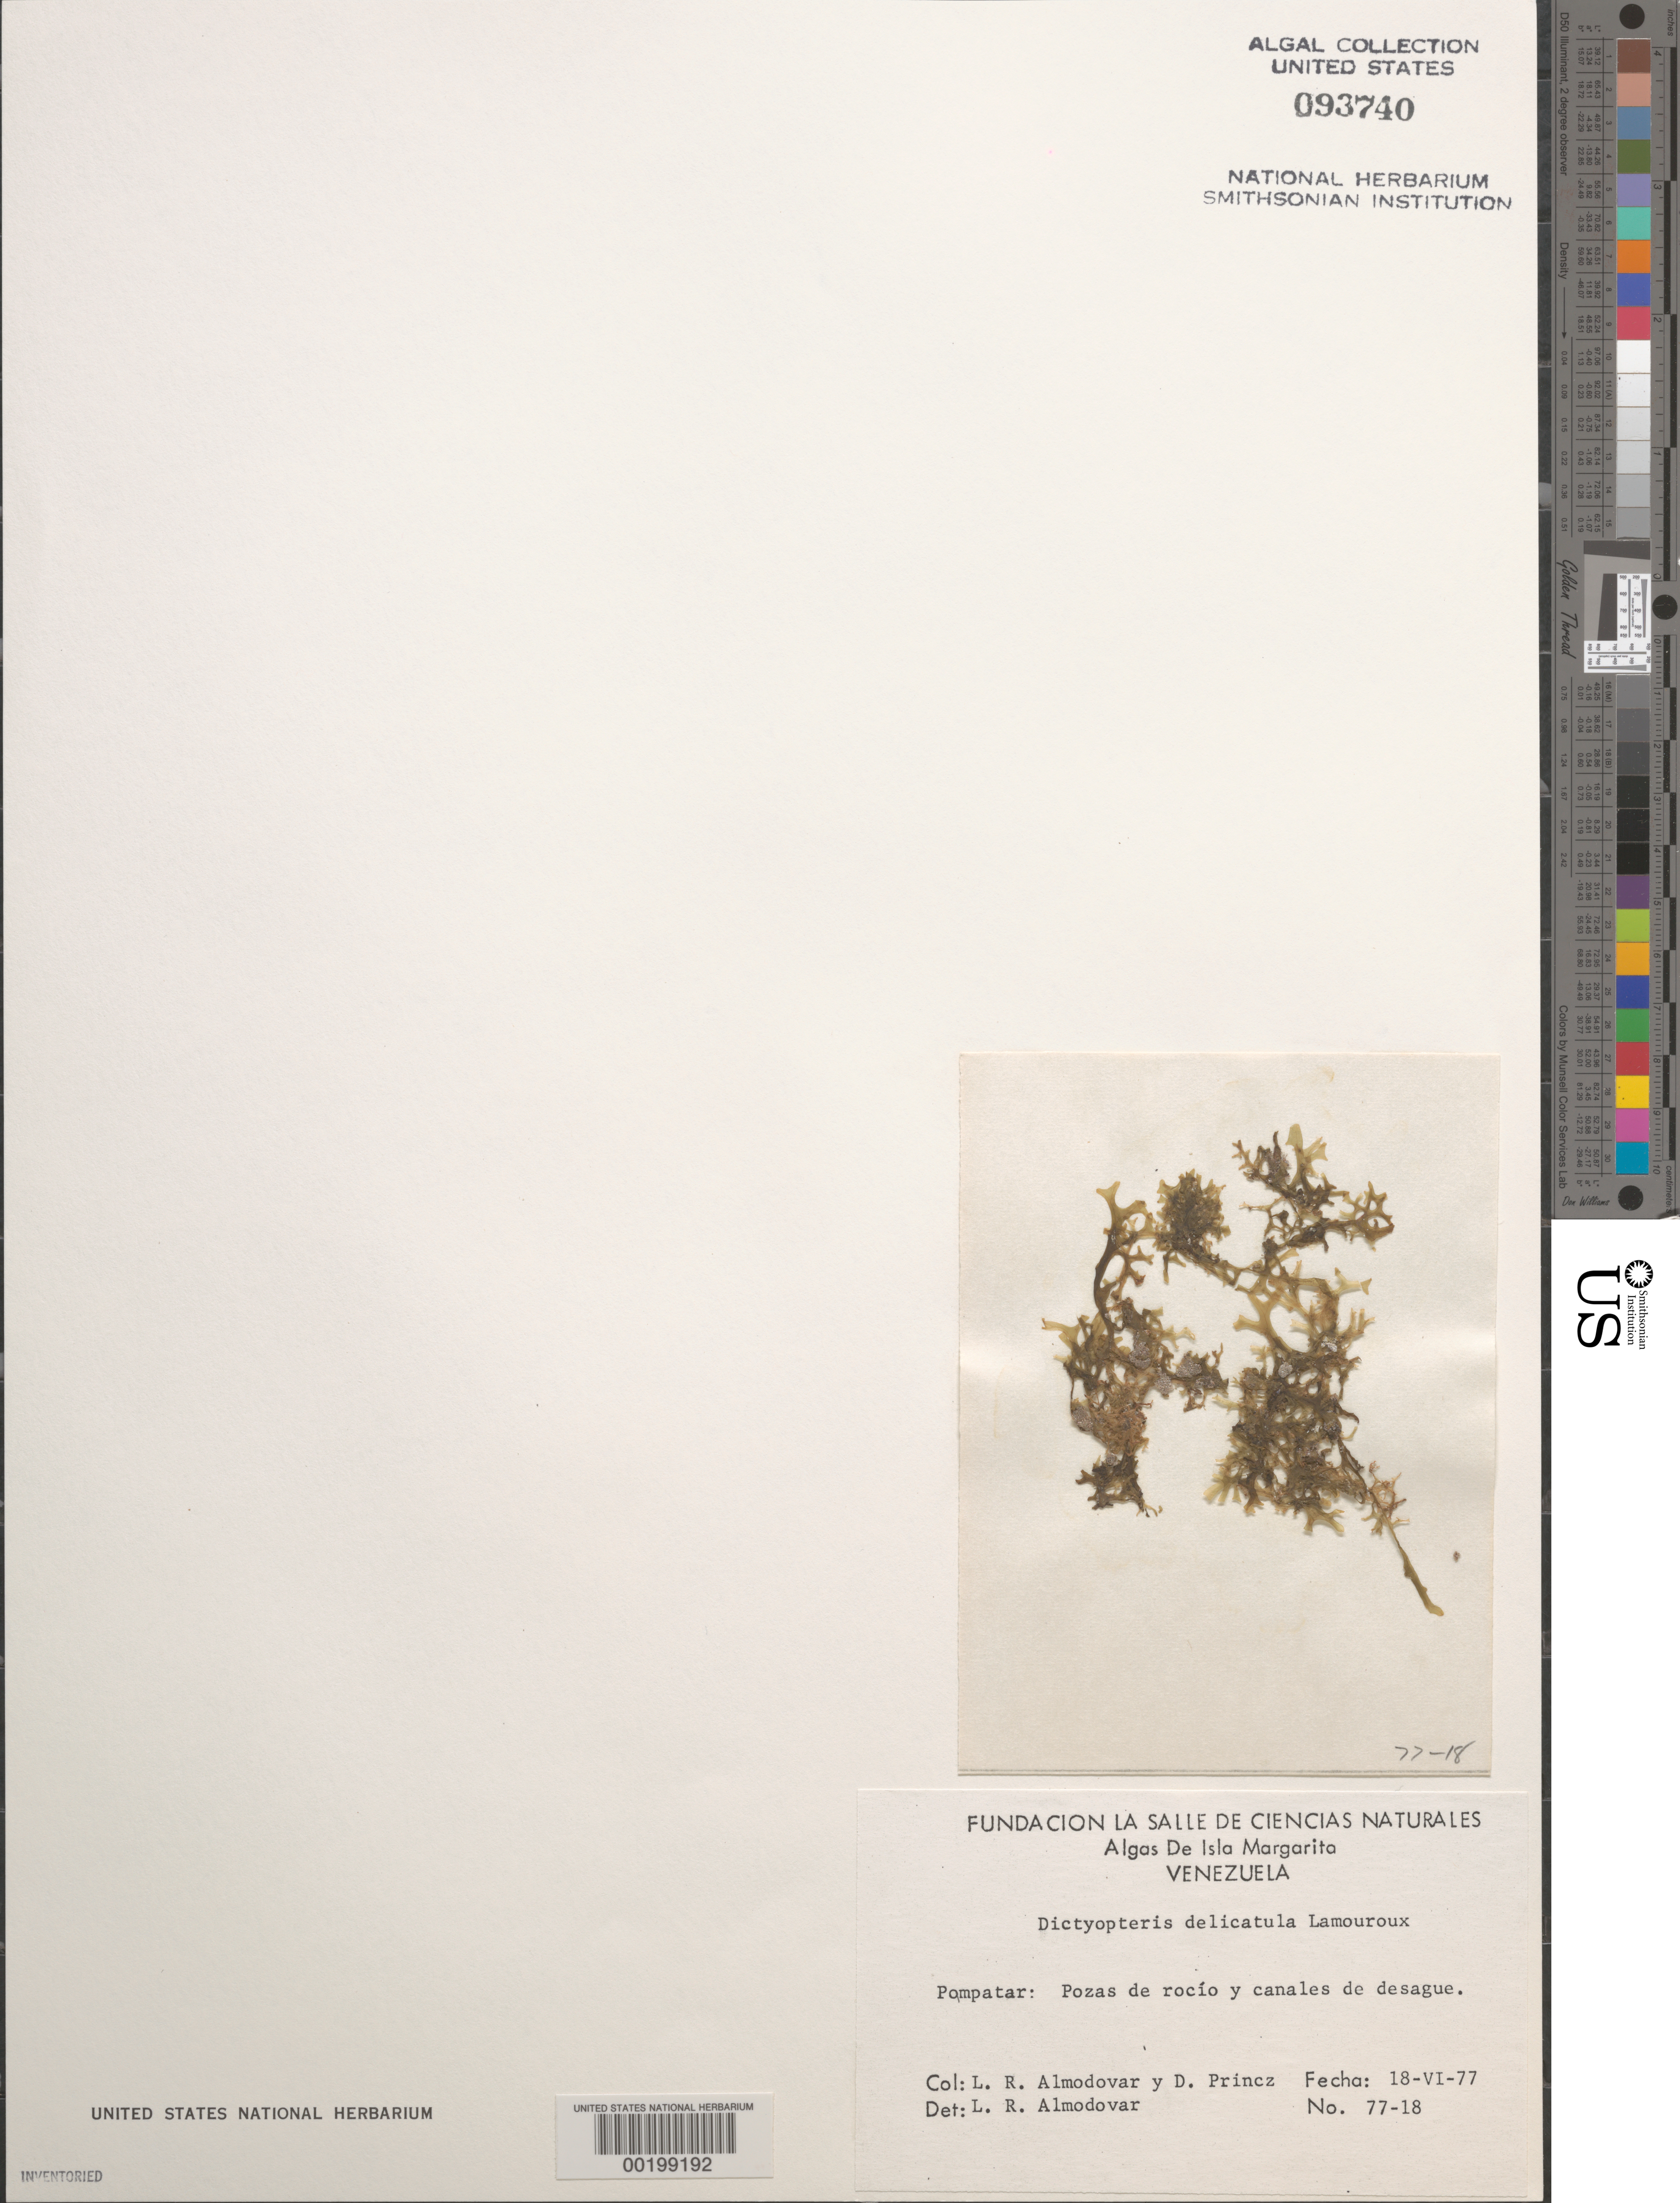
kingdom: Chromista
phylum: Ochrophyta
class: Phaeophyceae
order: Dictyotales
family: Dictyotaceae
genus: Dictyopteris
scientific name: Dictyopteris delicatula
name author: J.V.Lamouroux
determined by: Almodovar, L. R.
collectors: L. Almodovar & D. Princz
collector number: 77-18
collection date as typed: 18 Jun 1977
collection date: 1977-06-18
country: Venezuela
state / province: Nueva Esparta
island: Margarita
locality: Pampatar (Pompatar)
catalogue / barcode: US 93740